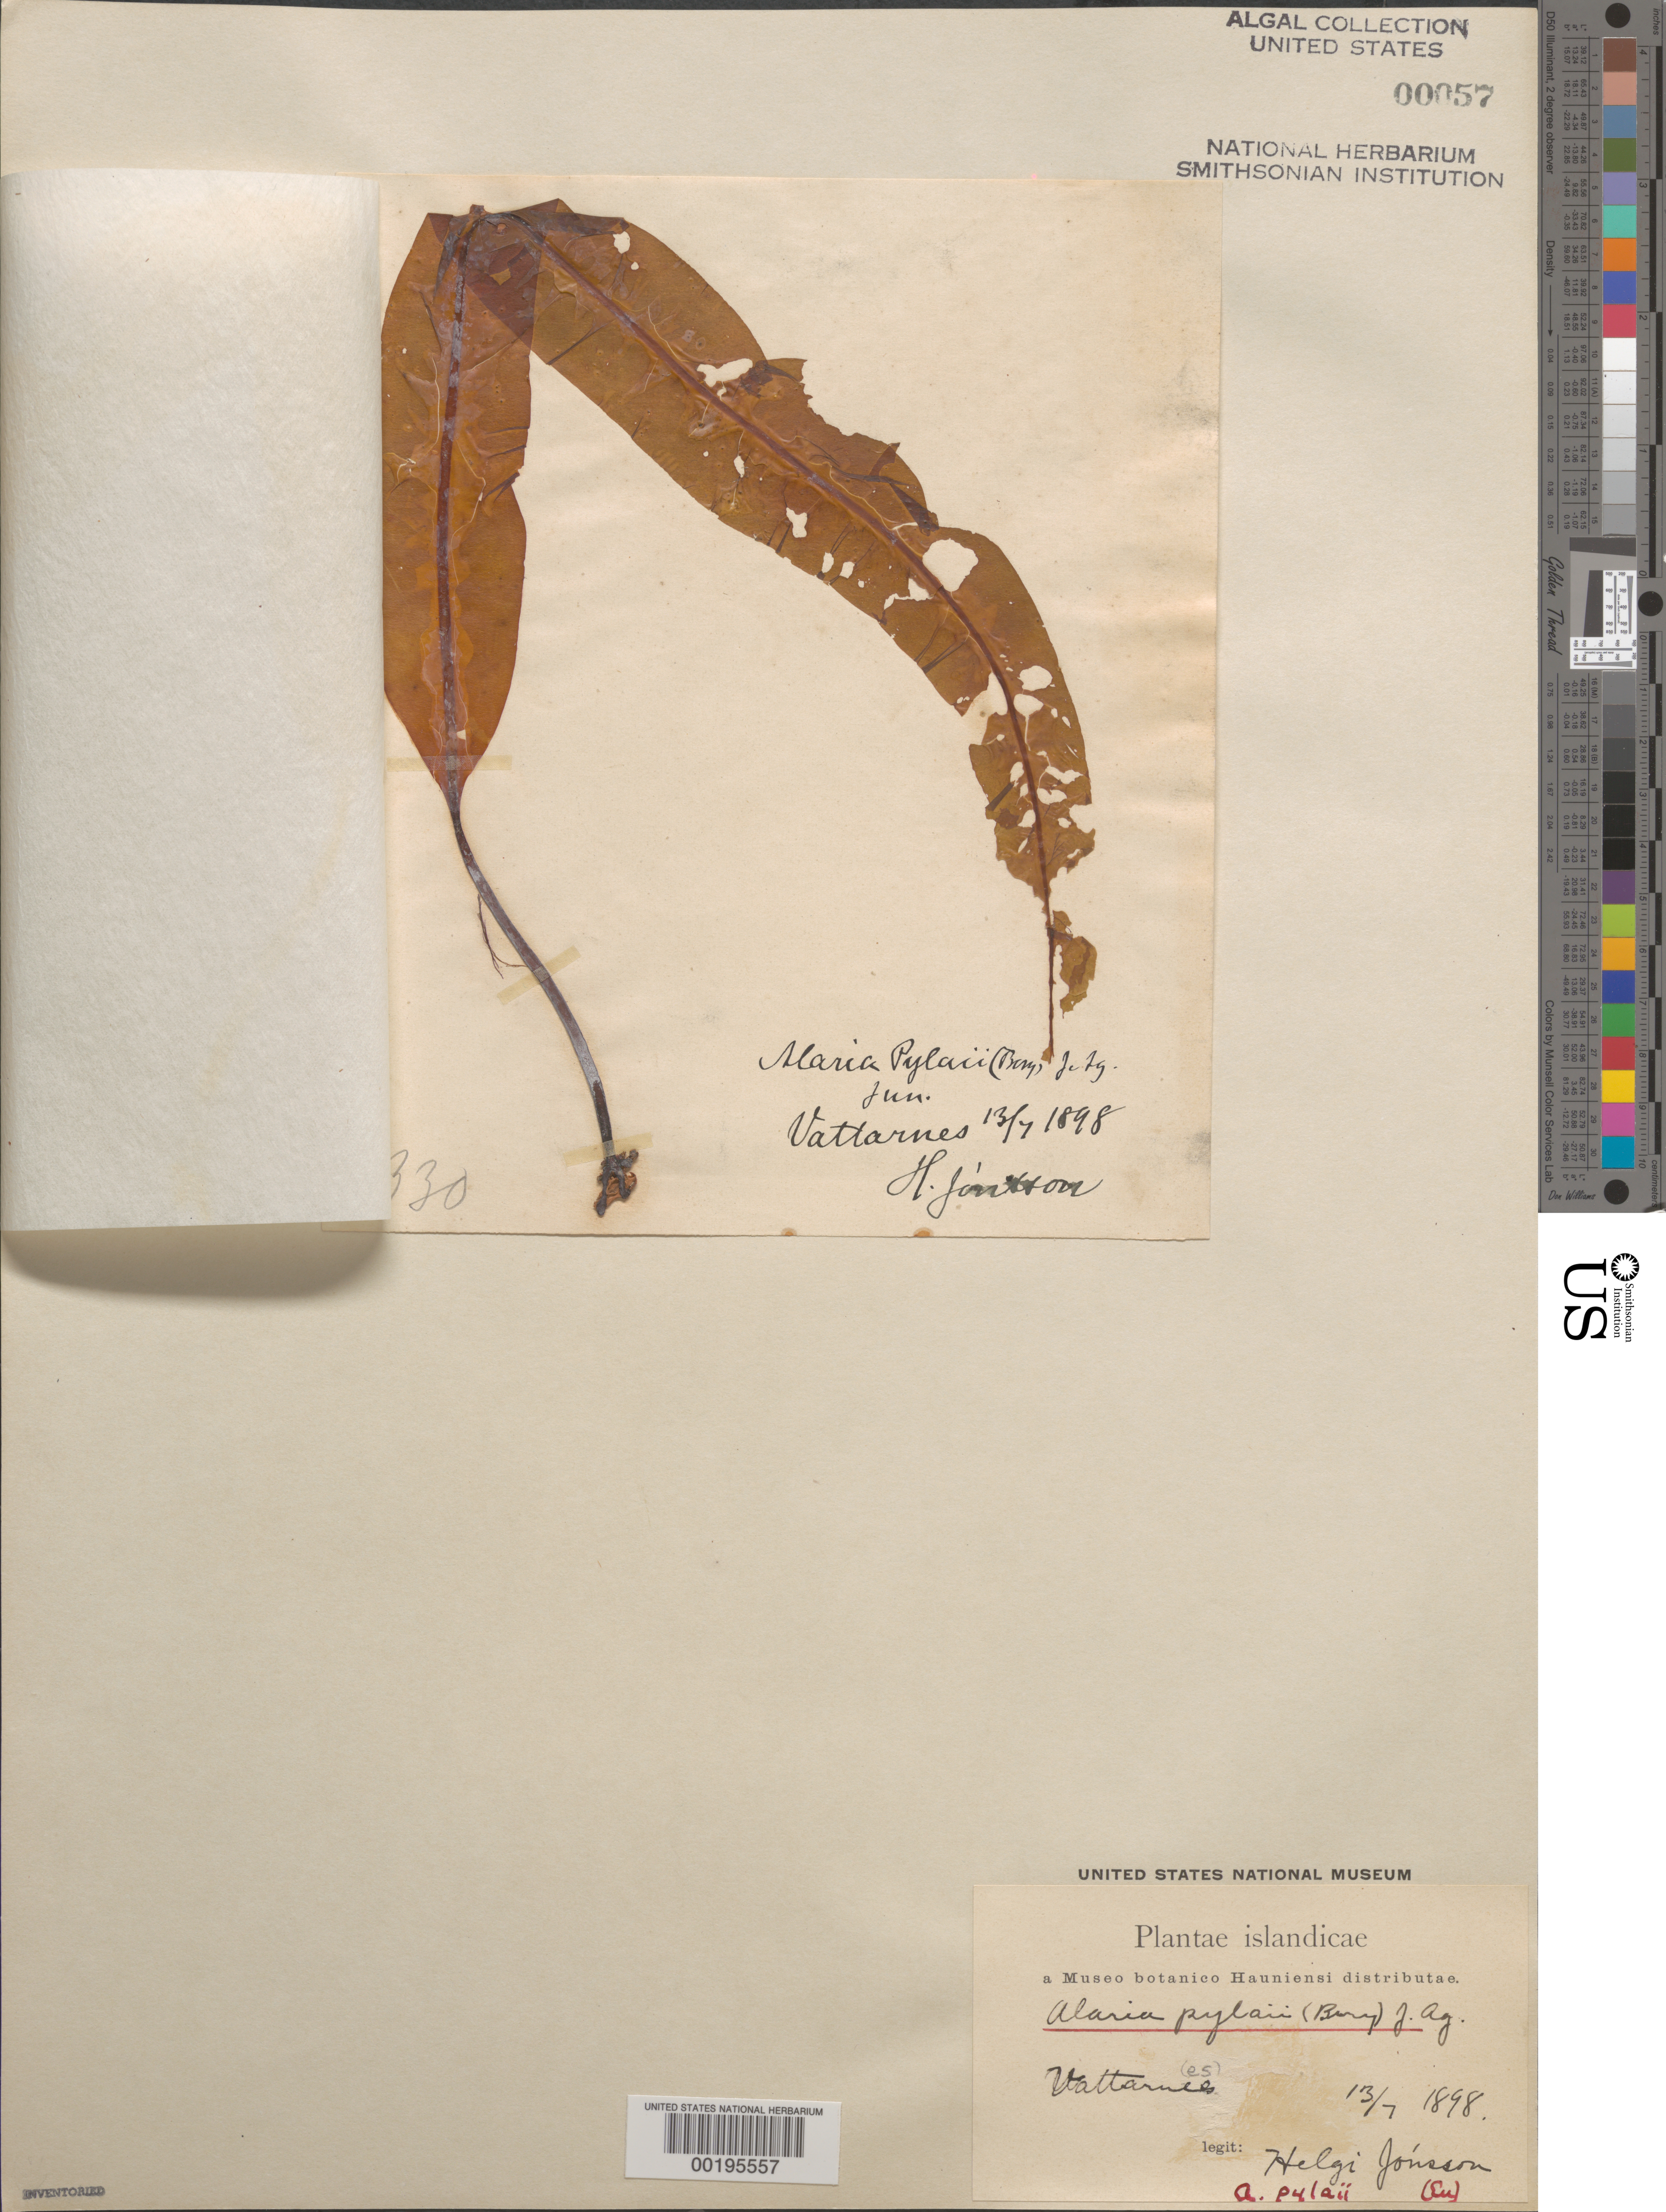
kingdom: Chromista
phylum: Ochrophyta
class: Phaeophyceae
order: Laminariales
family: Alariaceae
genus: Alaria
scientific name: Alaria pylaii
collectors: H. Jonsson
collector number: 330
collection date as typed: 13 Jul 1898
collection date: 1898-07-13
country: Iceland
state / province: Northwestern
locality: Vattarnes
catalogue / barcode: US 57